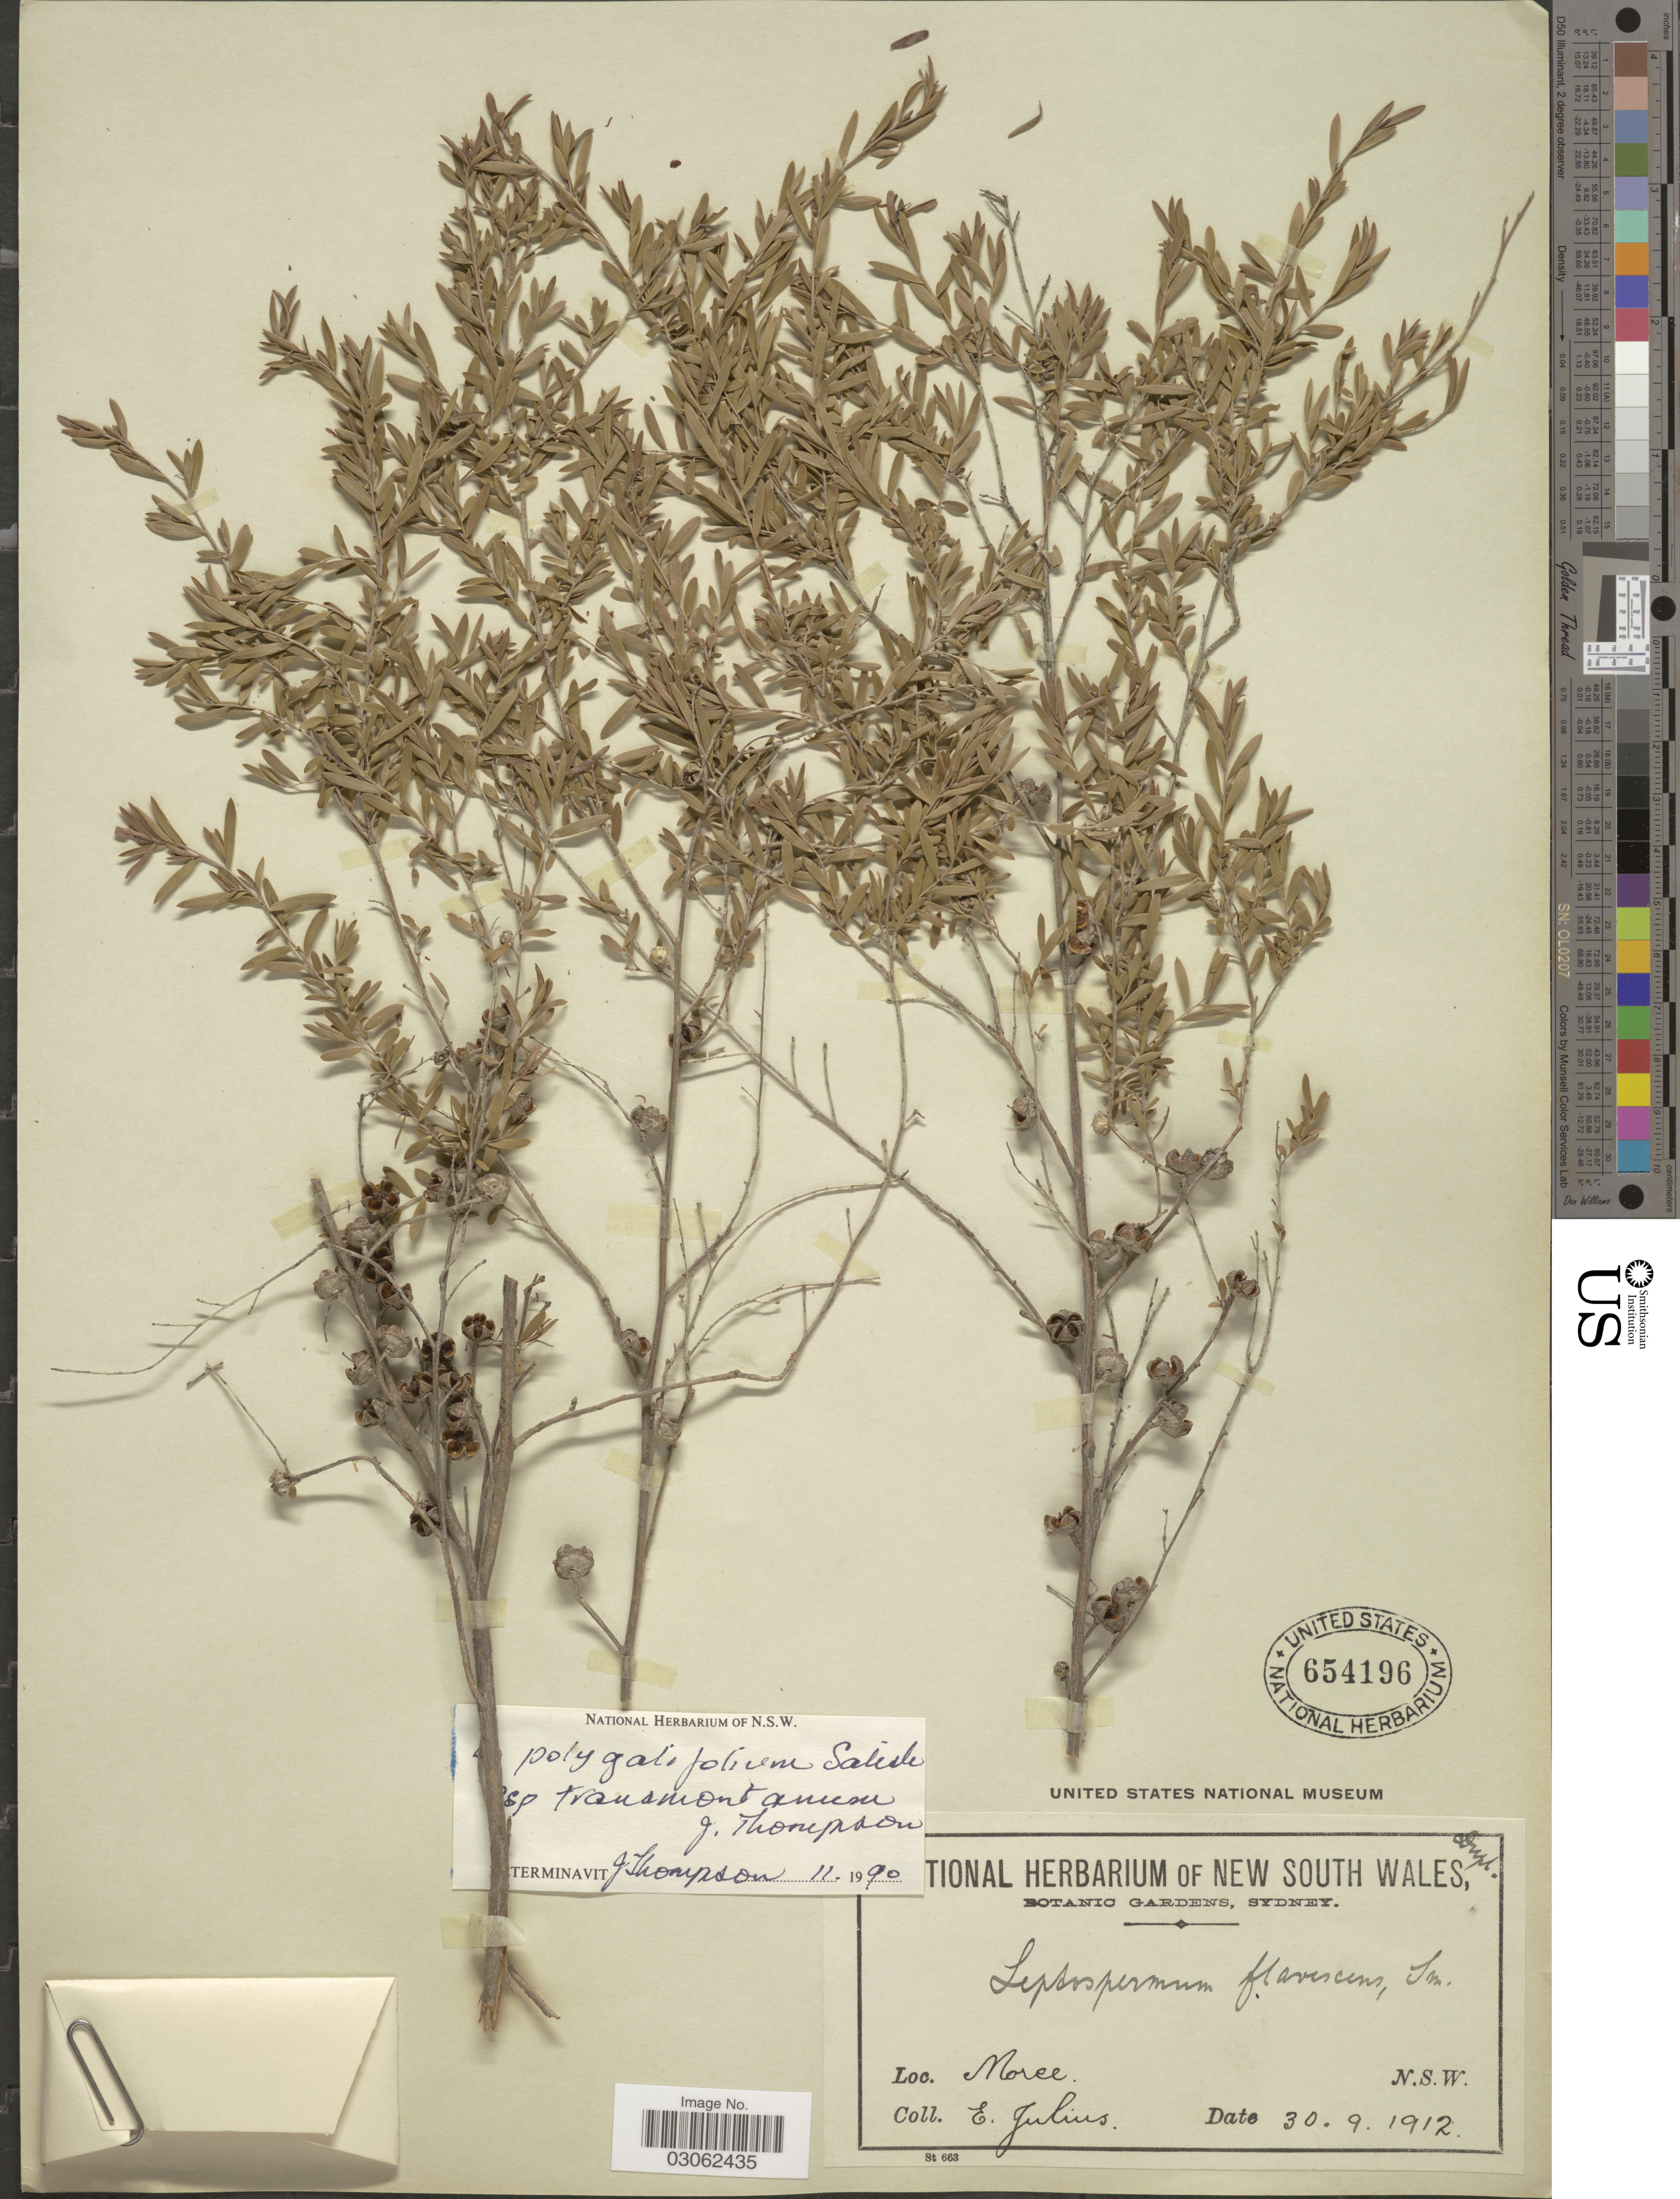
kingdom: Plantae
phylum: Tracheophyta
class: Magnoliopsida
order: Myrtales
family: Myrtaceae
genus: Leptospermum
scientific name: Leptospermum polygalifolium subsp. transmontanum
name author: Joy Thomps.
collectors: E. Julius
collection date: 1912-09-30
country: Australia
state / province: New South Wales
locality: Moree. N.S.W.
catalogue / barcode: US 654196